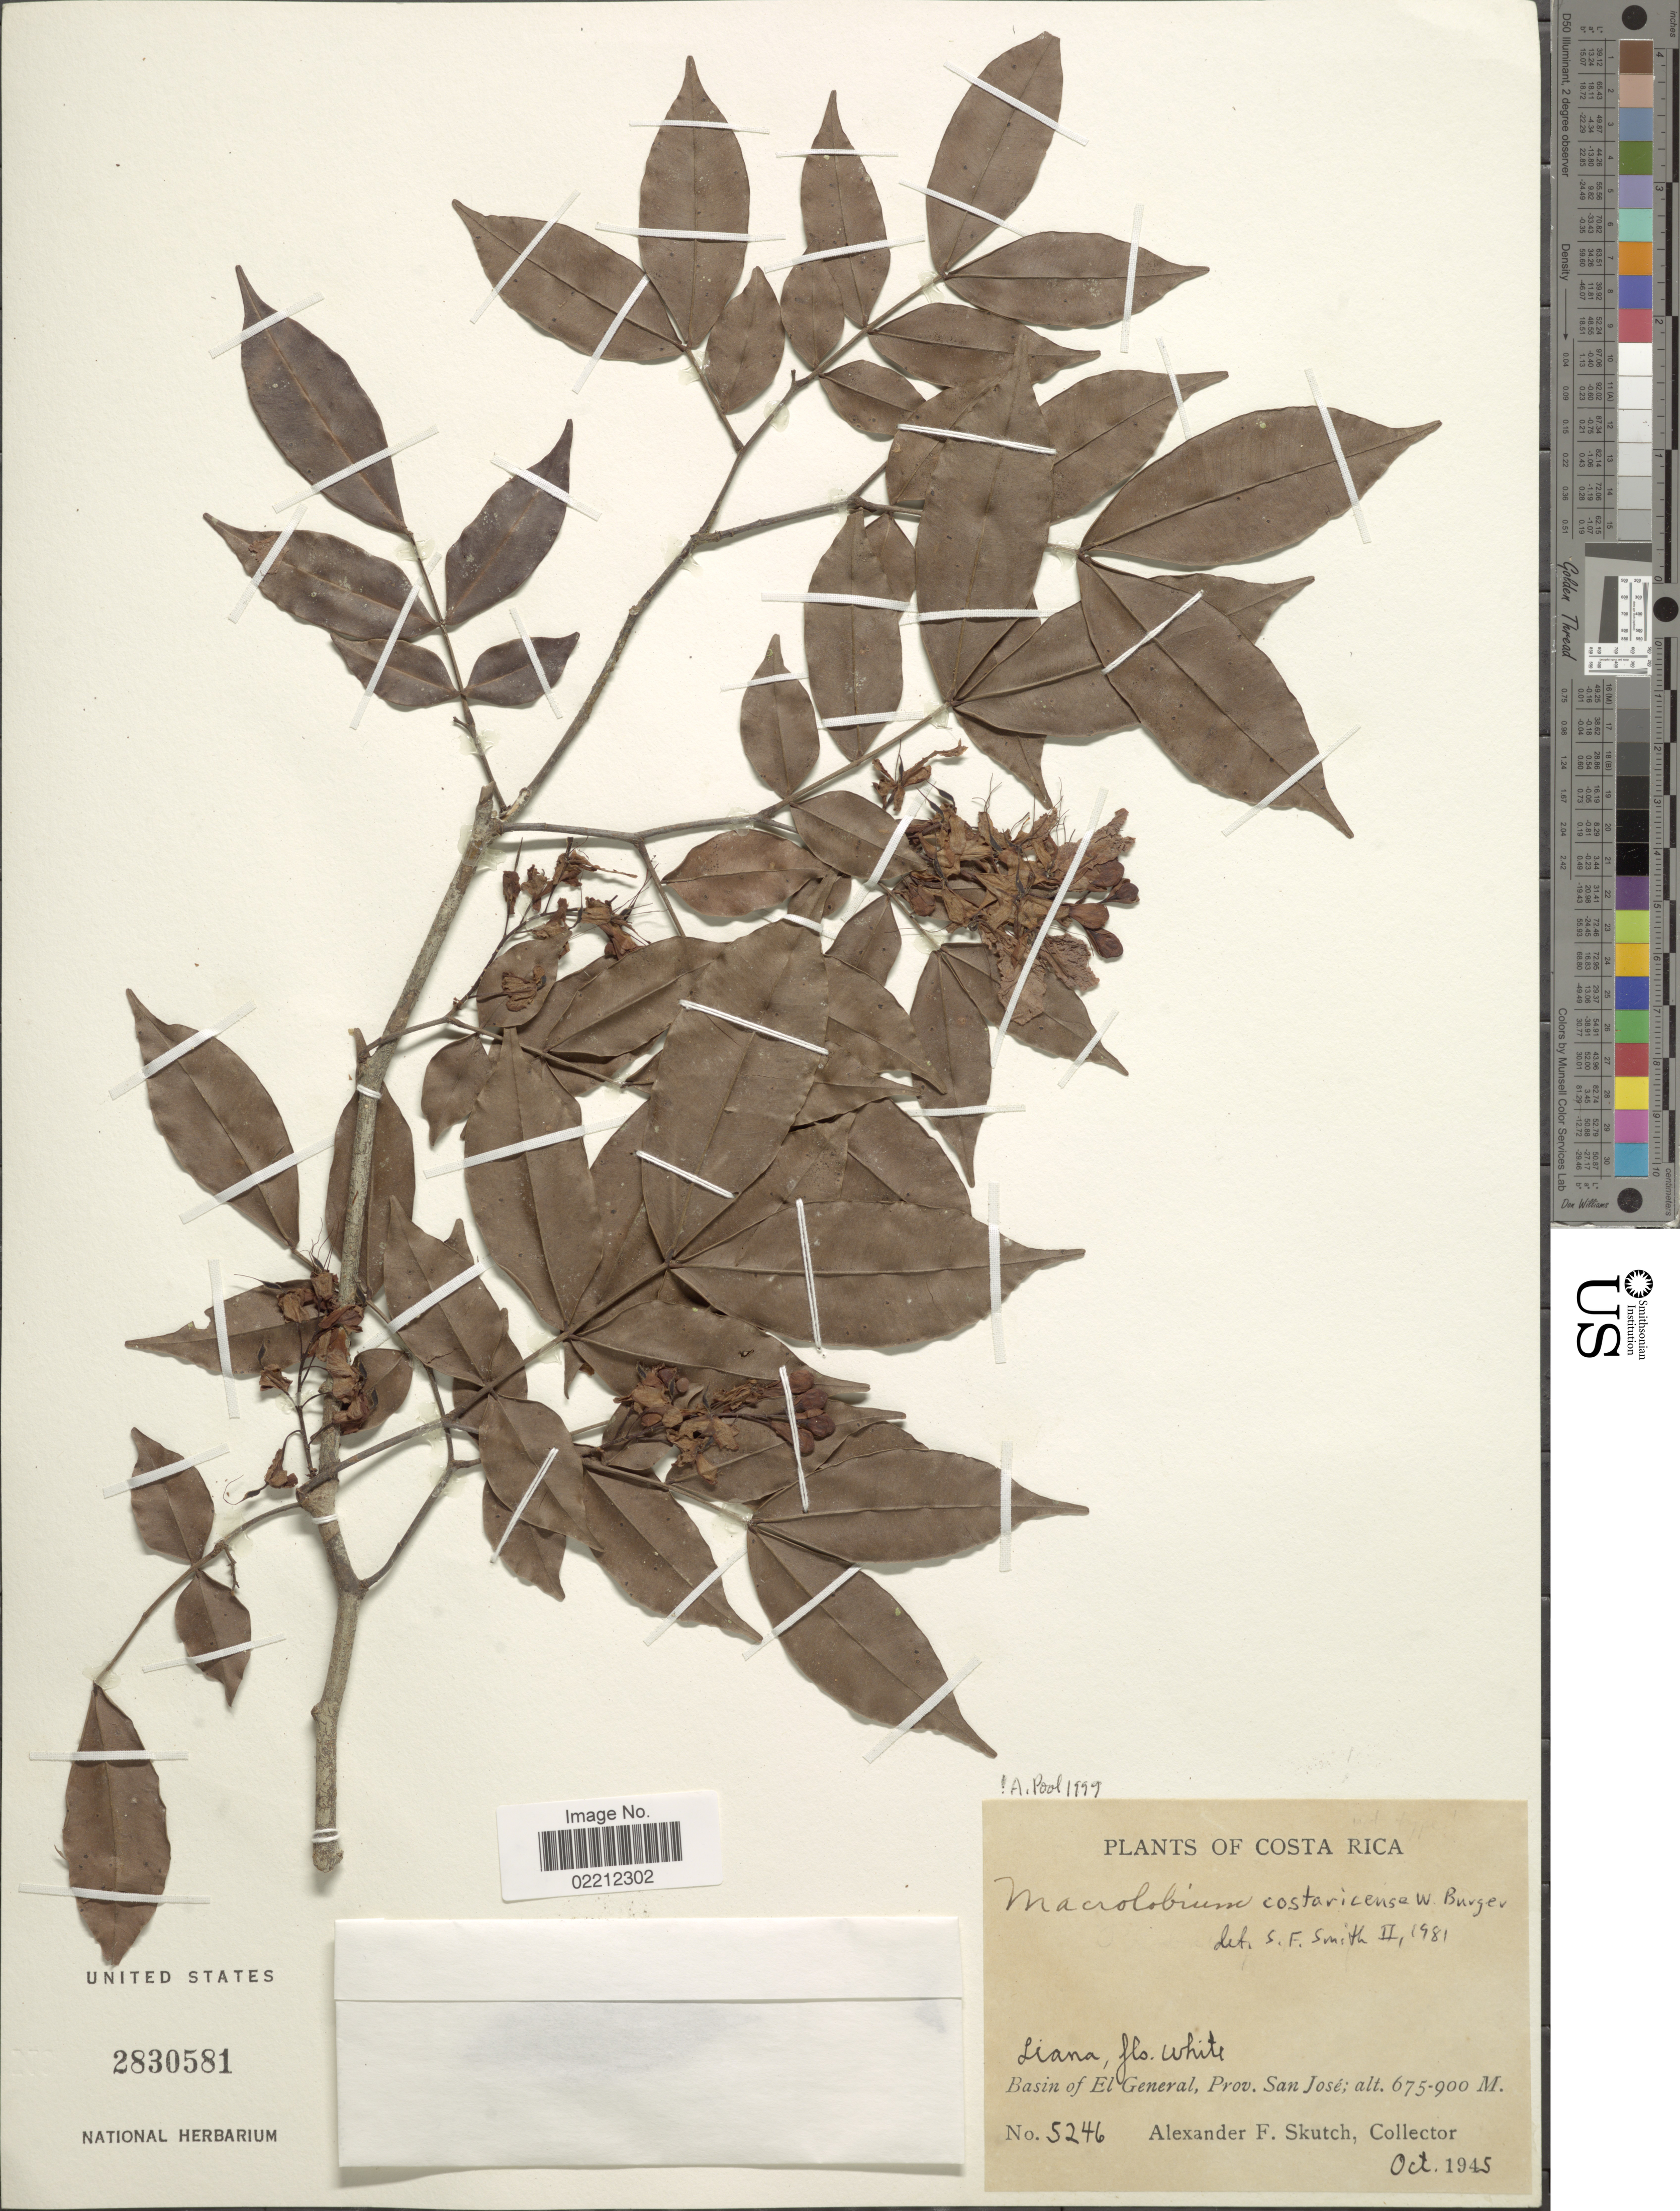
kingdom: Plantae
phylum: Tracheophyta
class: Magnoliopsida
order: Fabales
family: Fabaceae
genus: Macrolobium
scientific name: Macrolobium costaricense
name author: W.C. Burger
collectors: A. F. Skutch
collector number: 5246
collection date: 1945-10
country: Costa Rica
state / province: San José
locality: Basin of El General.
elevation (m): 675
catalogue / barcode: US 2830581